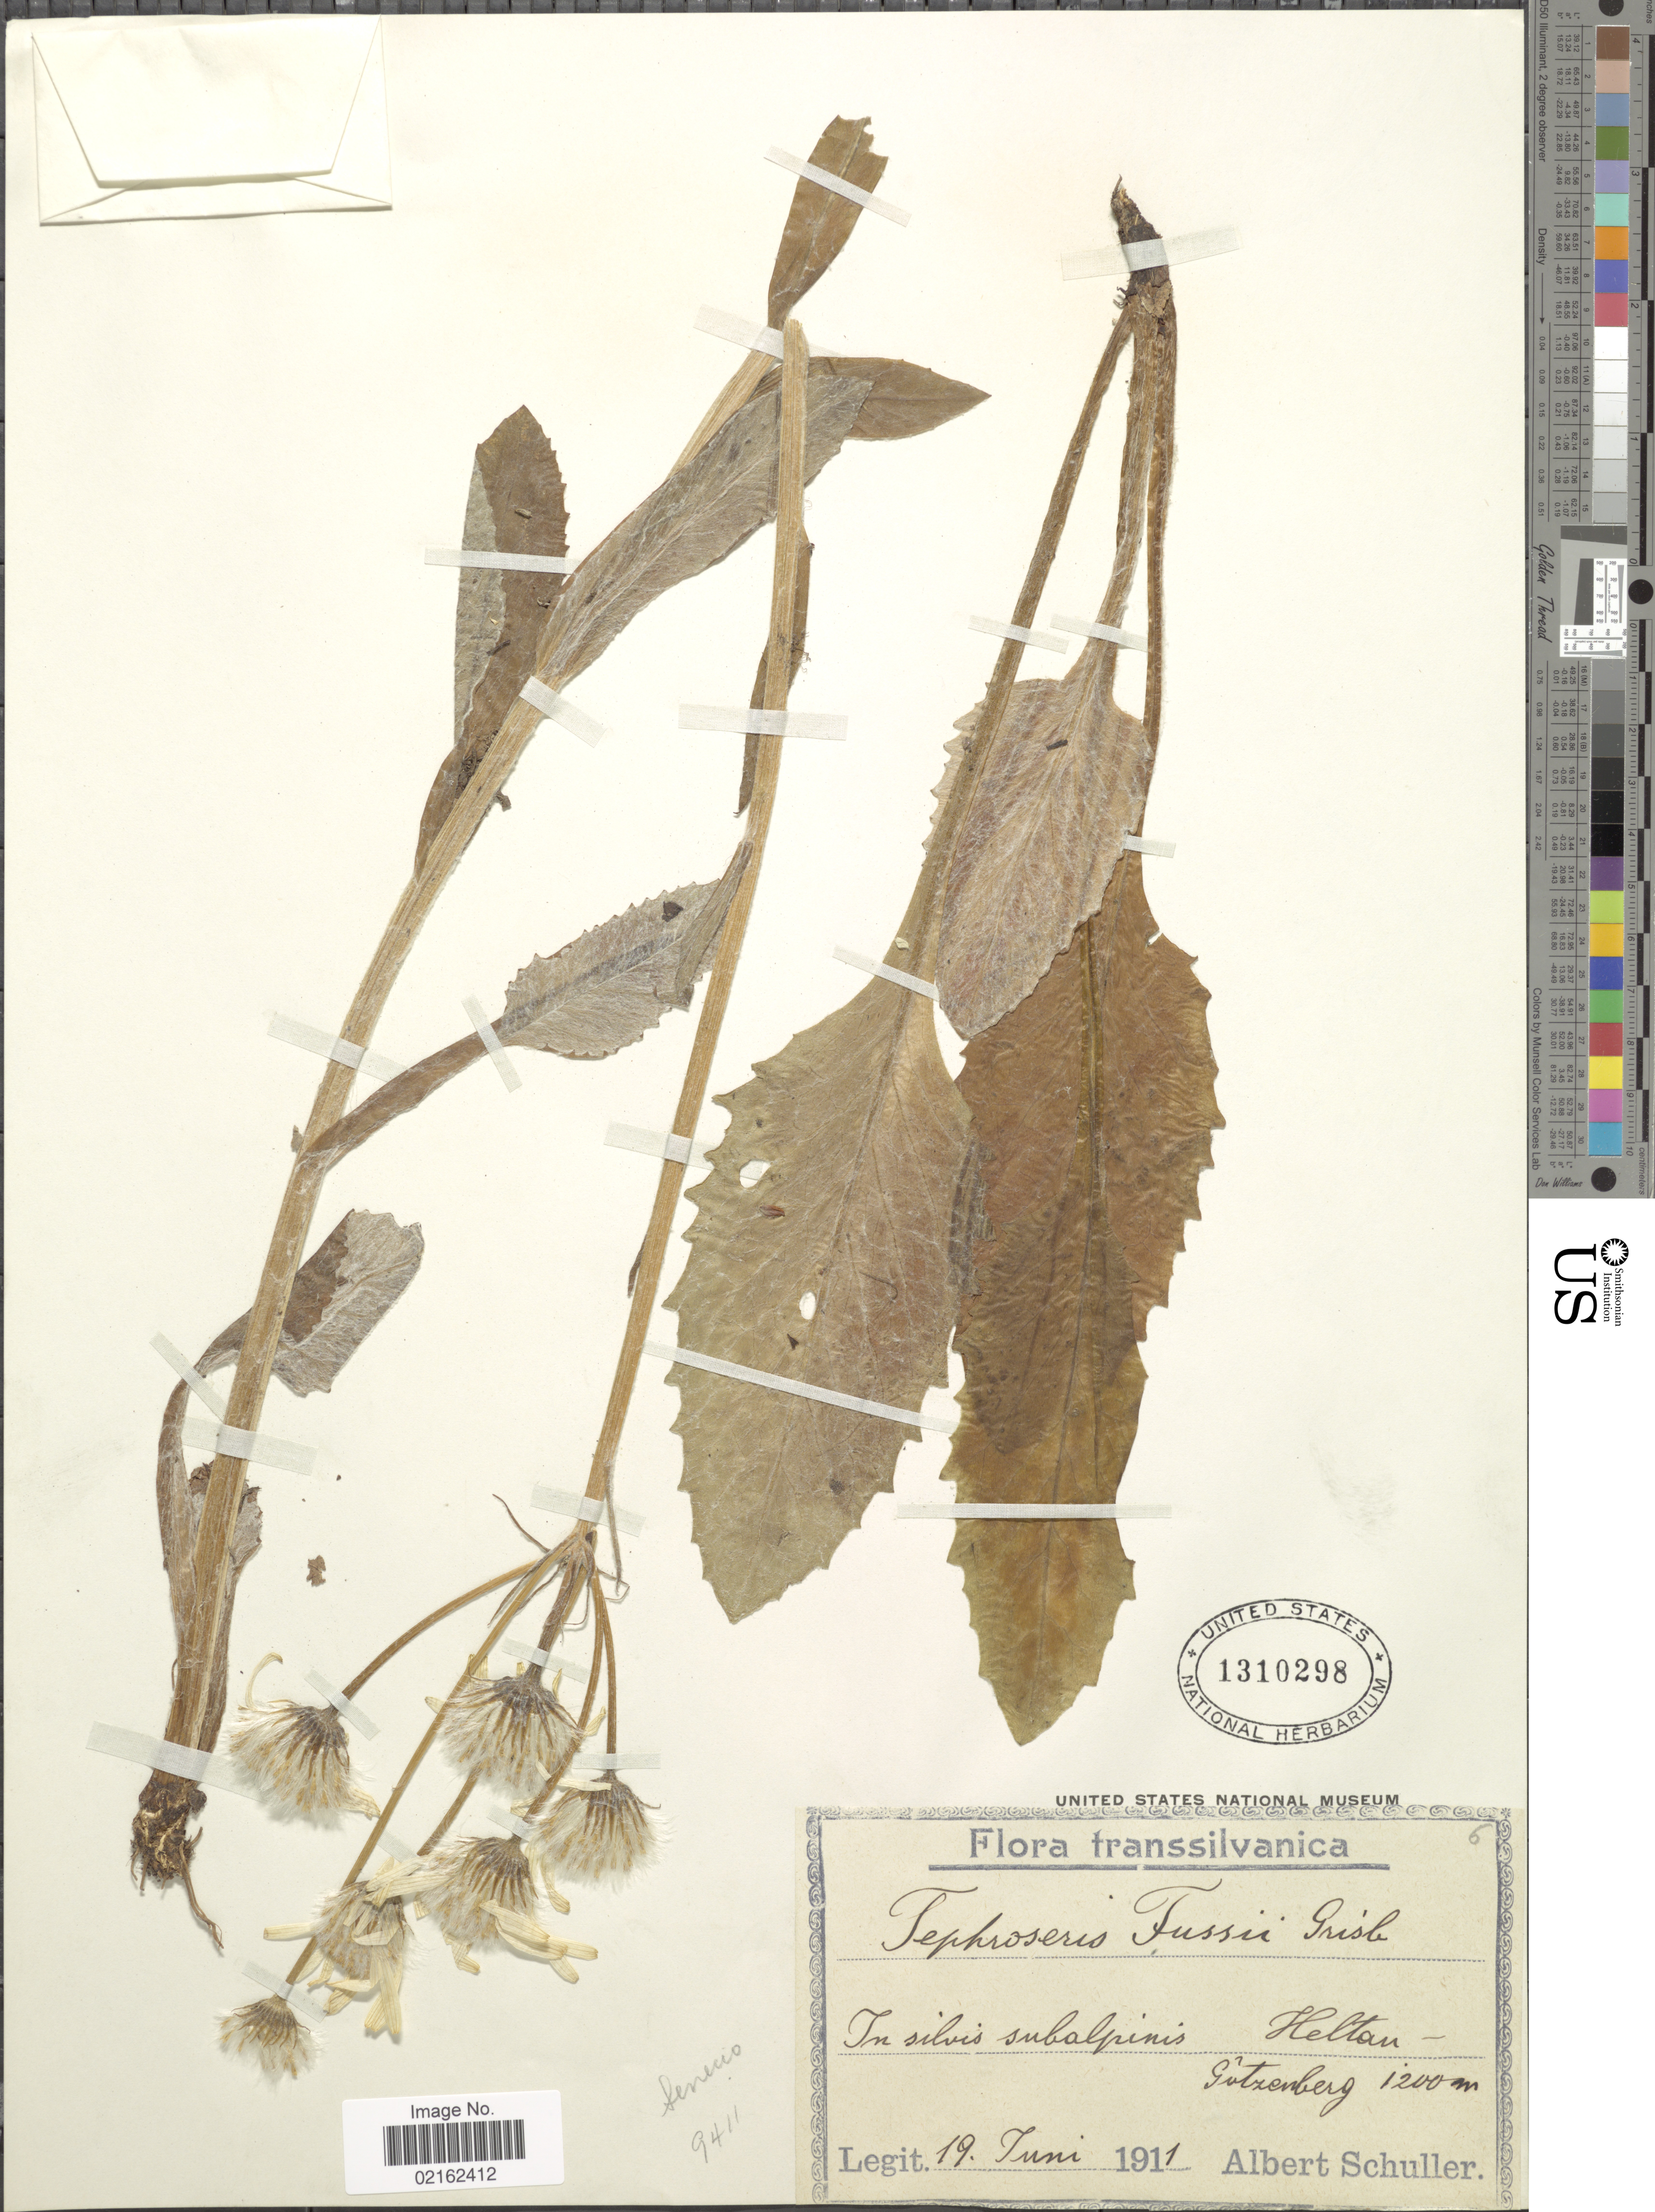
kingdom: Plantae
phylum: Tracheophyta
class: Magnoliopsida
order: Asterales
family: Asteraceae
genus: Senecio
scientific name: Senecio fussii Griseb. comb. ined.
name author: Griseb.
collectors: A. Schuller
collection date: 1911-06-19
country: Romania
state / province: Sibiu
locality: Heltan-Gutzenberg [interpreted]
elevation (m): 1200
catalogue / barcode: US 1310298